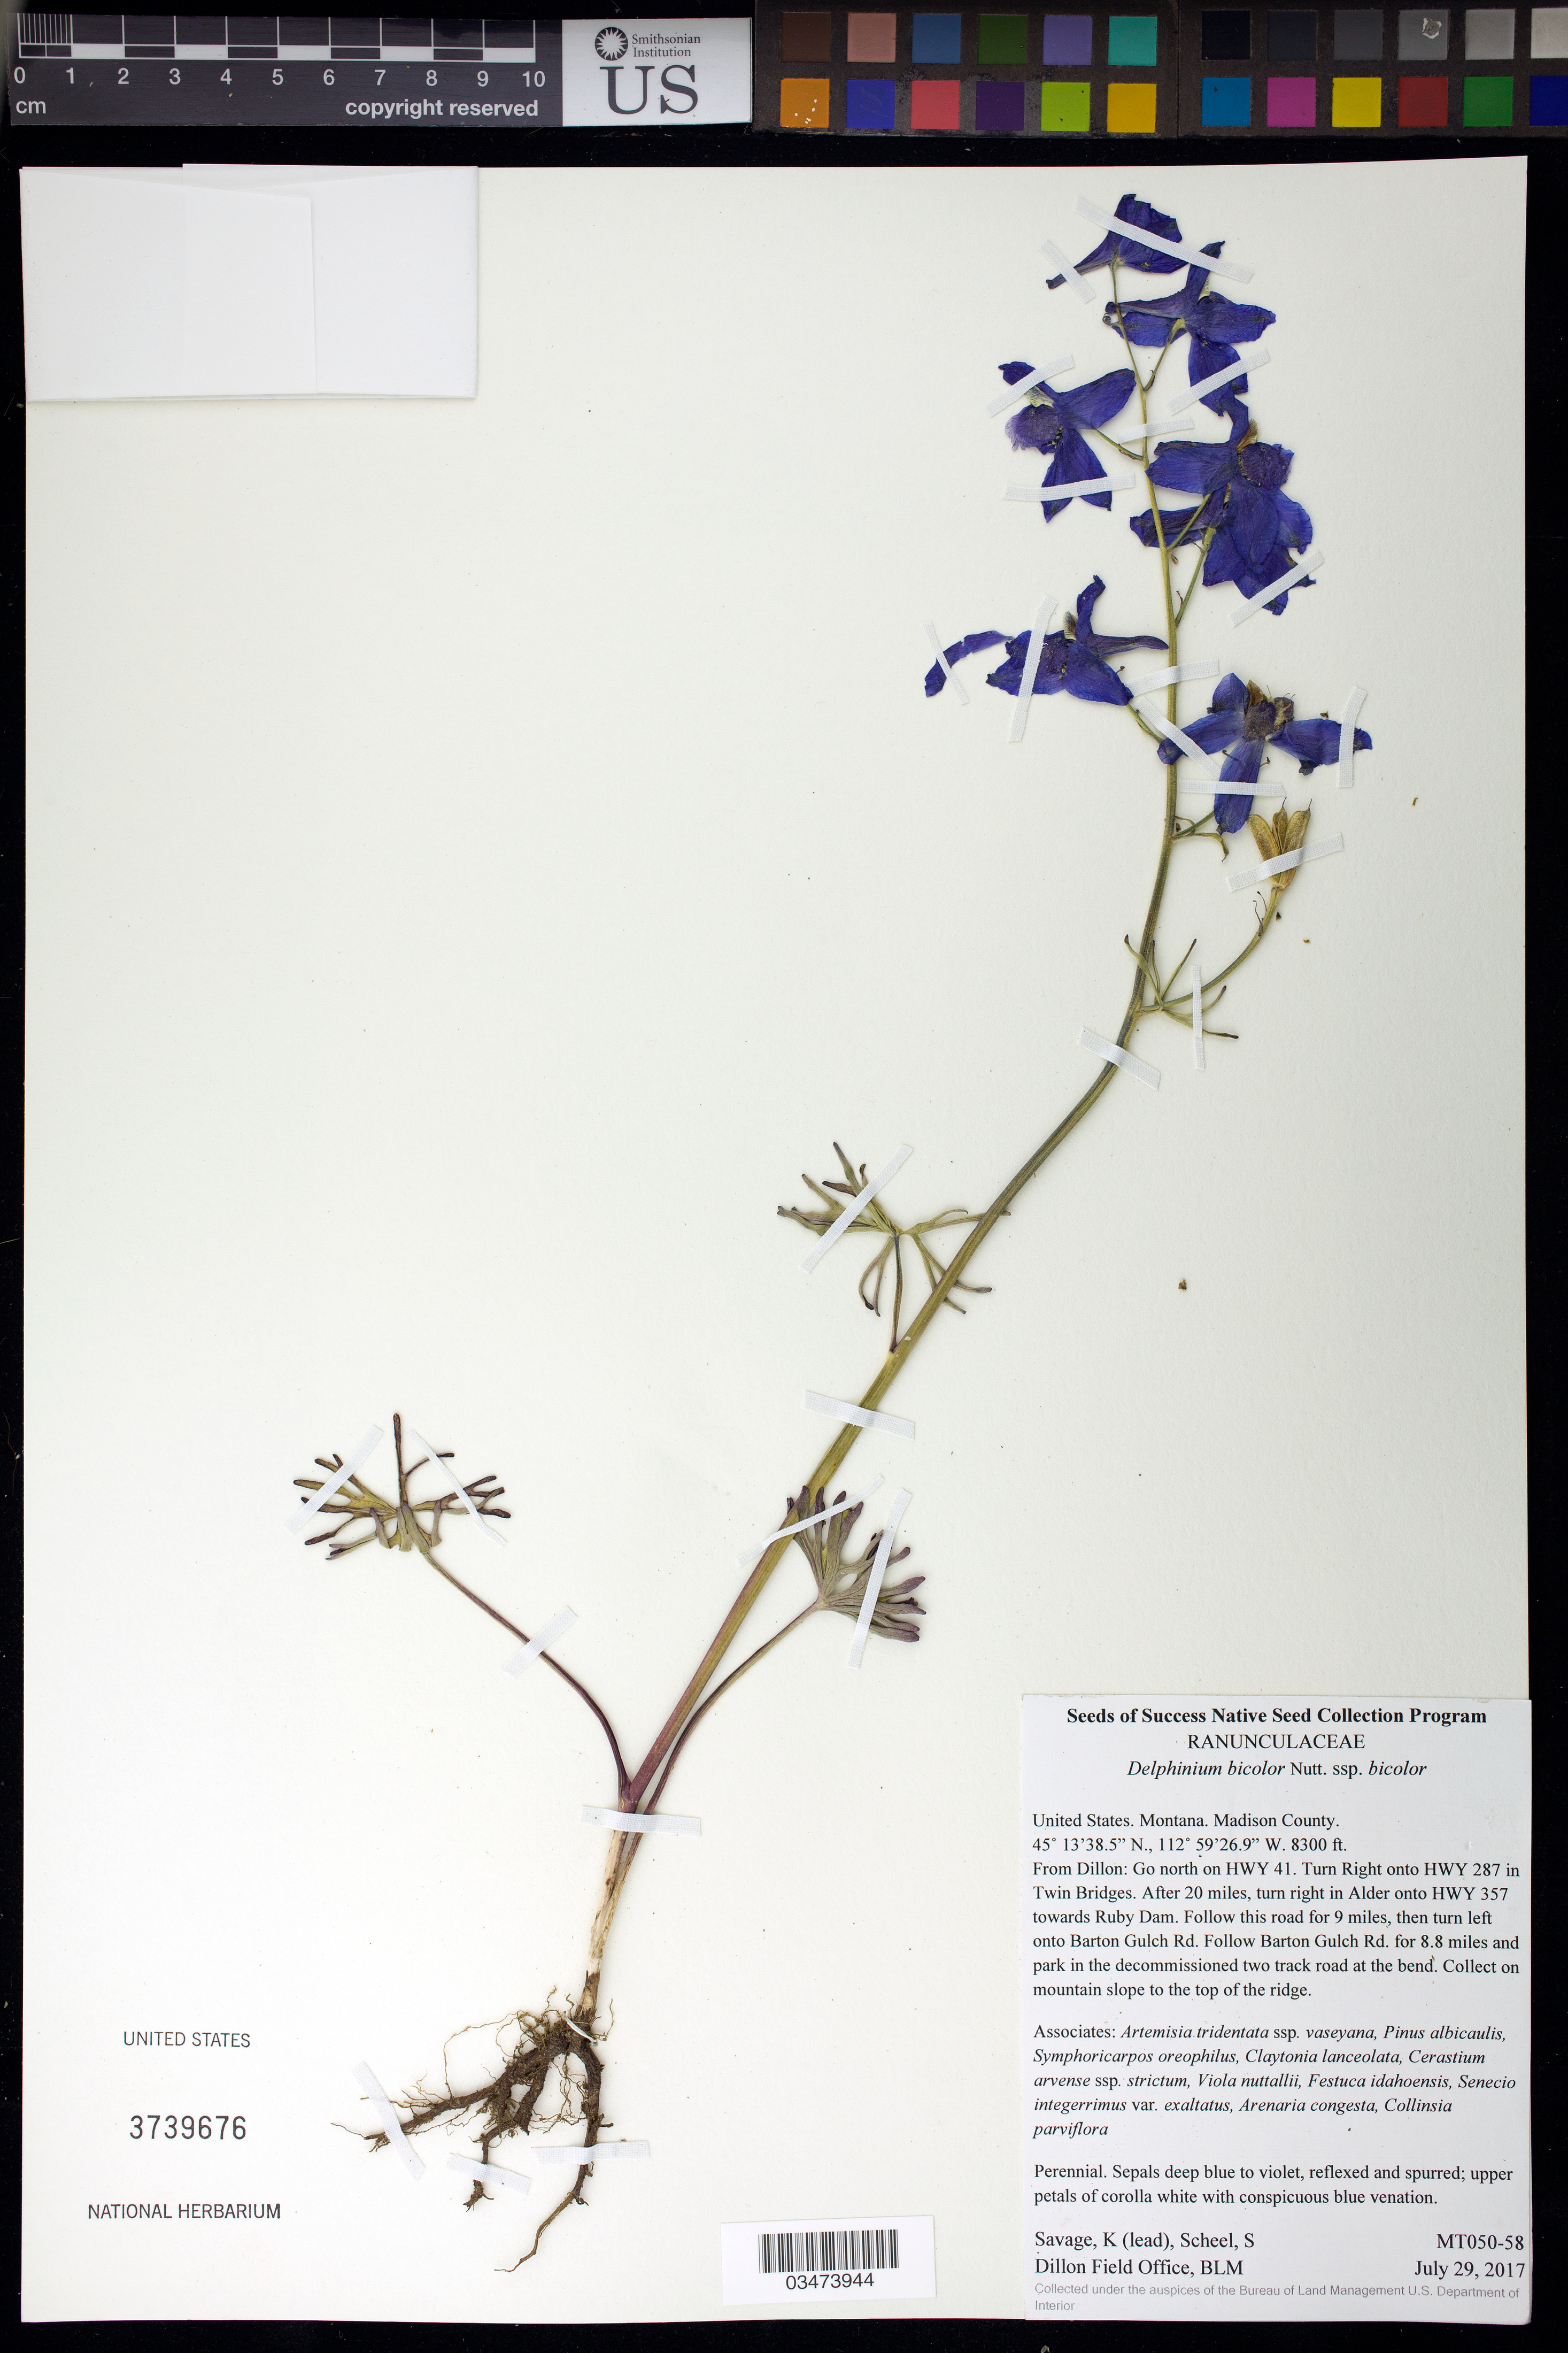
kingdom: Plantae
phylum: Tracheophyta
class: Magnoliopsida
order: Ranunculales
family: Ranunculaceae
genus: Delphinium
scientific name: Delphinium bicolor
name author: Nutt.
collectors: K. Savage & S. Scheel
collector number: MT050-58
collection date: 2017-07-29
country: United States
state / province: Montana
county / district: Madison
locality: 8.8 mi. on Barton Gulch Rd.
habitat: Associated: Artemisia tridentata ssp. vaseyana, Pinus albicaulis, Viola nuttallii, ect.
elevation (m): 2530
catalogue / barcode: US 3739676